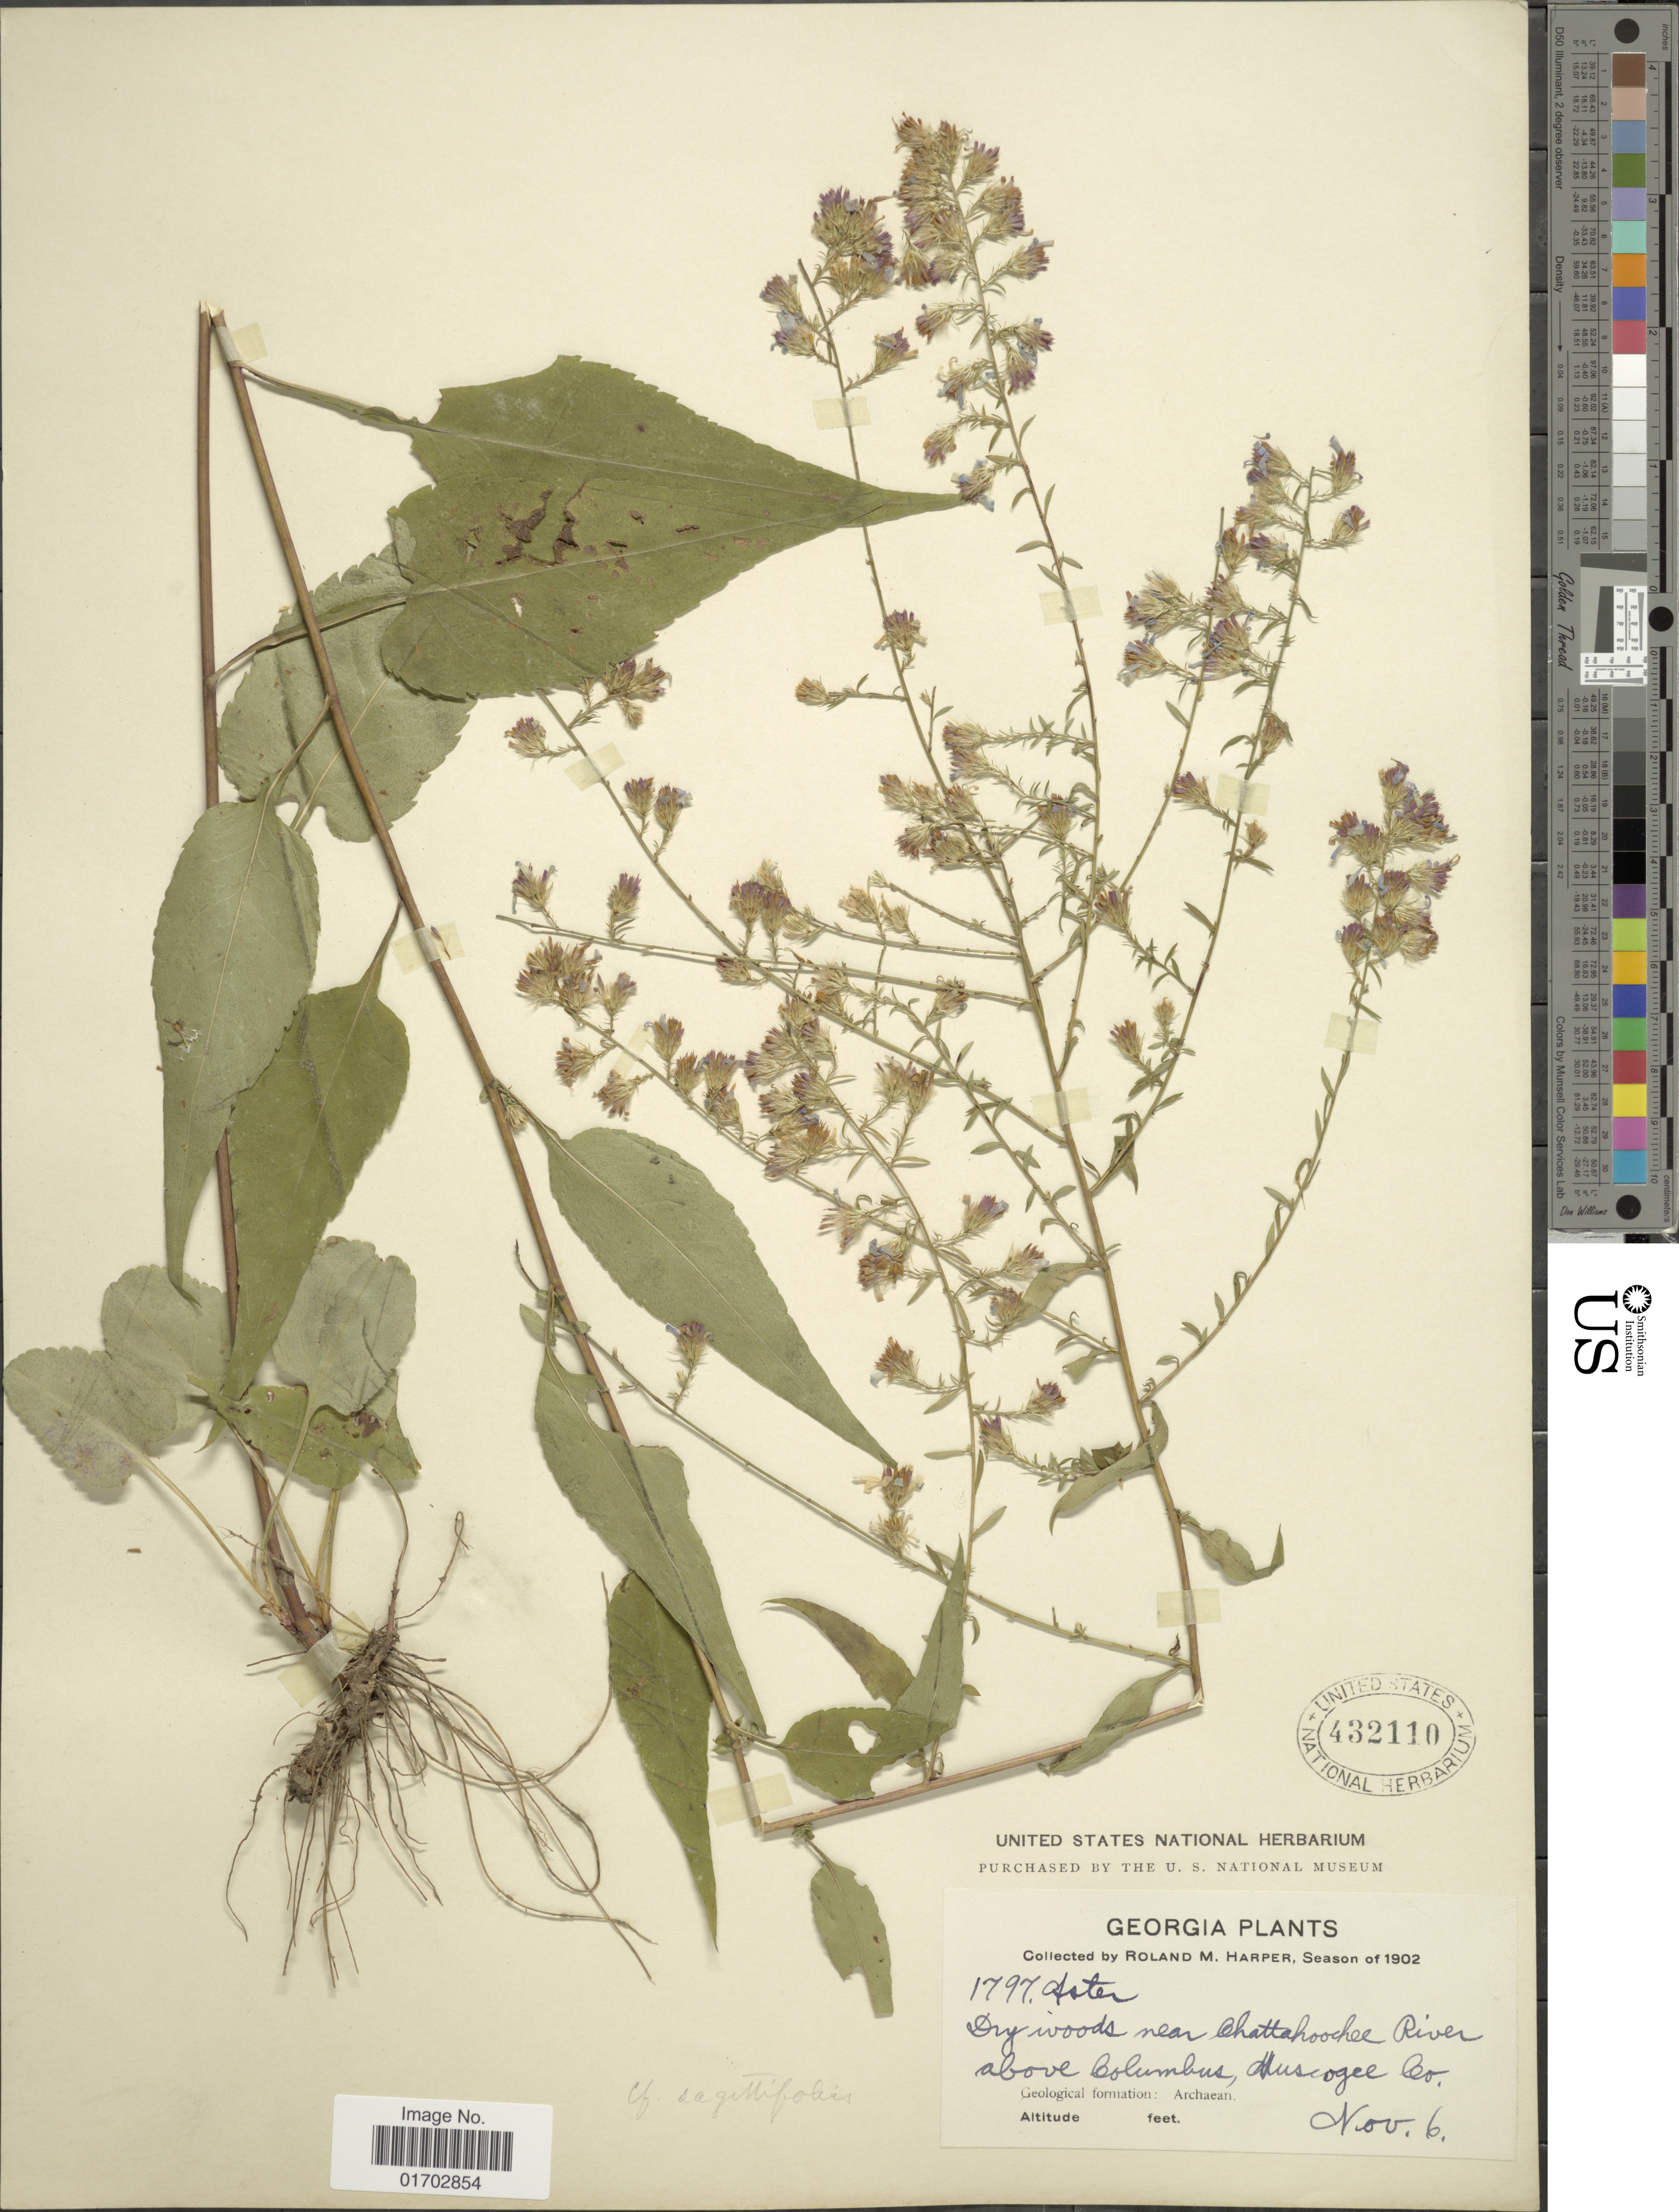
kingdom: Plantae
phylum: Tracheophyta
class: Magnoliopsida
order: Asterales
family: Asteraceae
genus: Symphyotrichum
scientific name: Symphyotrichum sagittifolium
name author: (Wedem. ex Willd.) G.L. Nesom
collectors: R. M. Harper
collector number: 1797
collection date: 1902-11-06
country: United States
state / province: Georgia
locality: Chattahoochee River above Columbus, Muscogee Co.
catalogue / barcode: US 432110